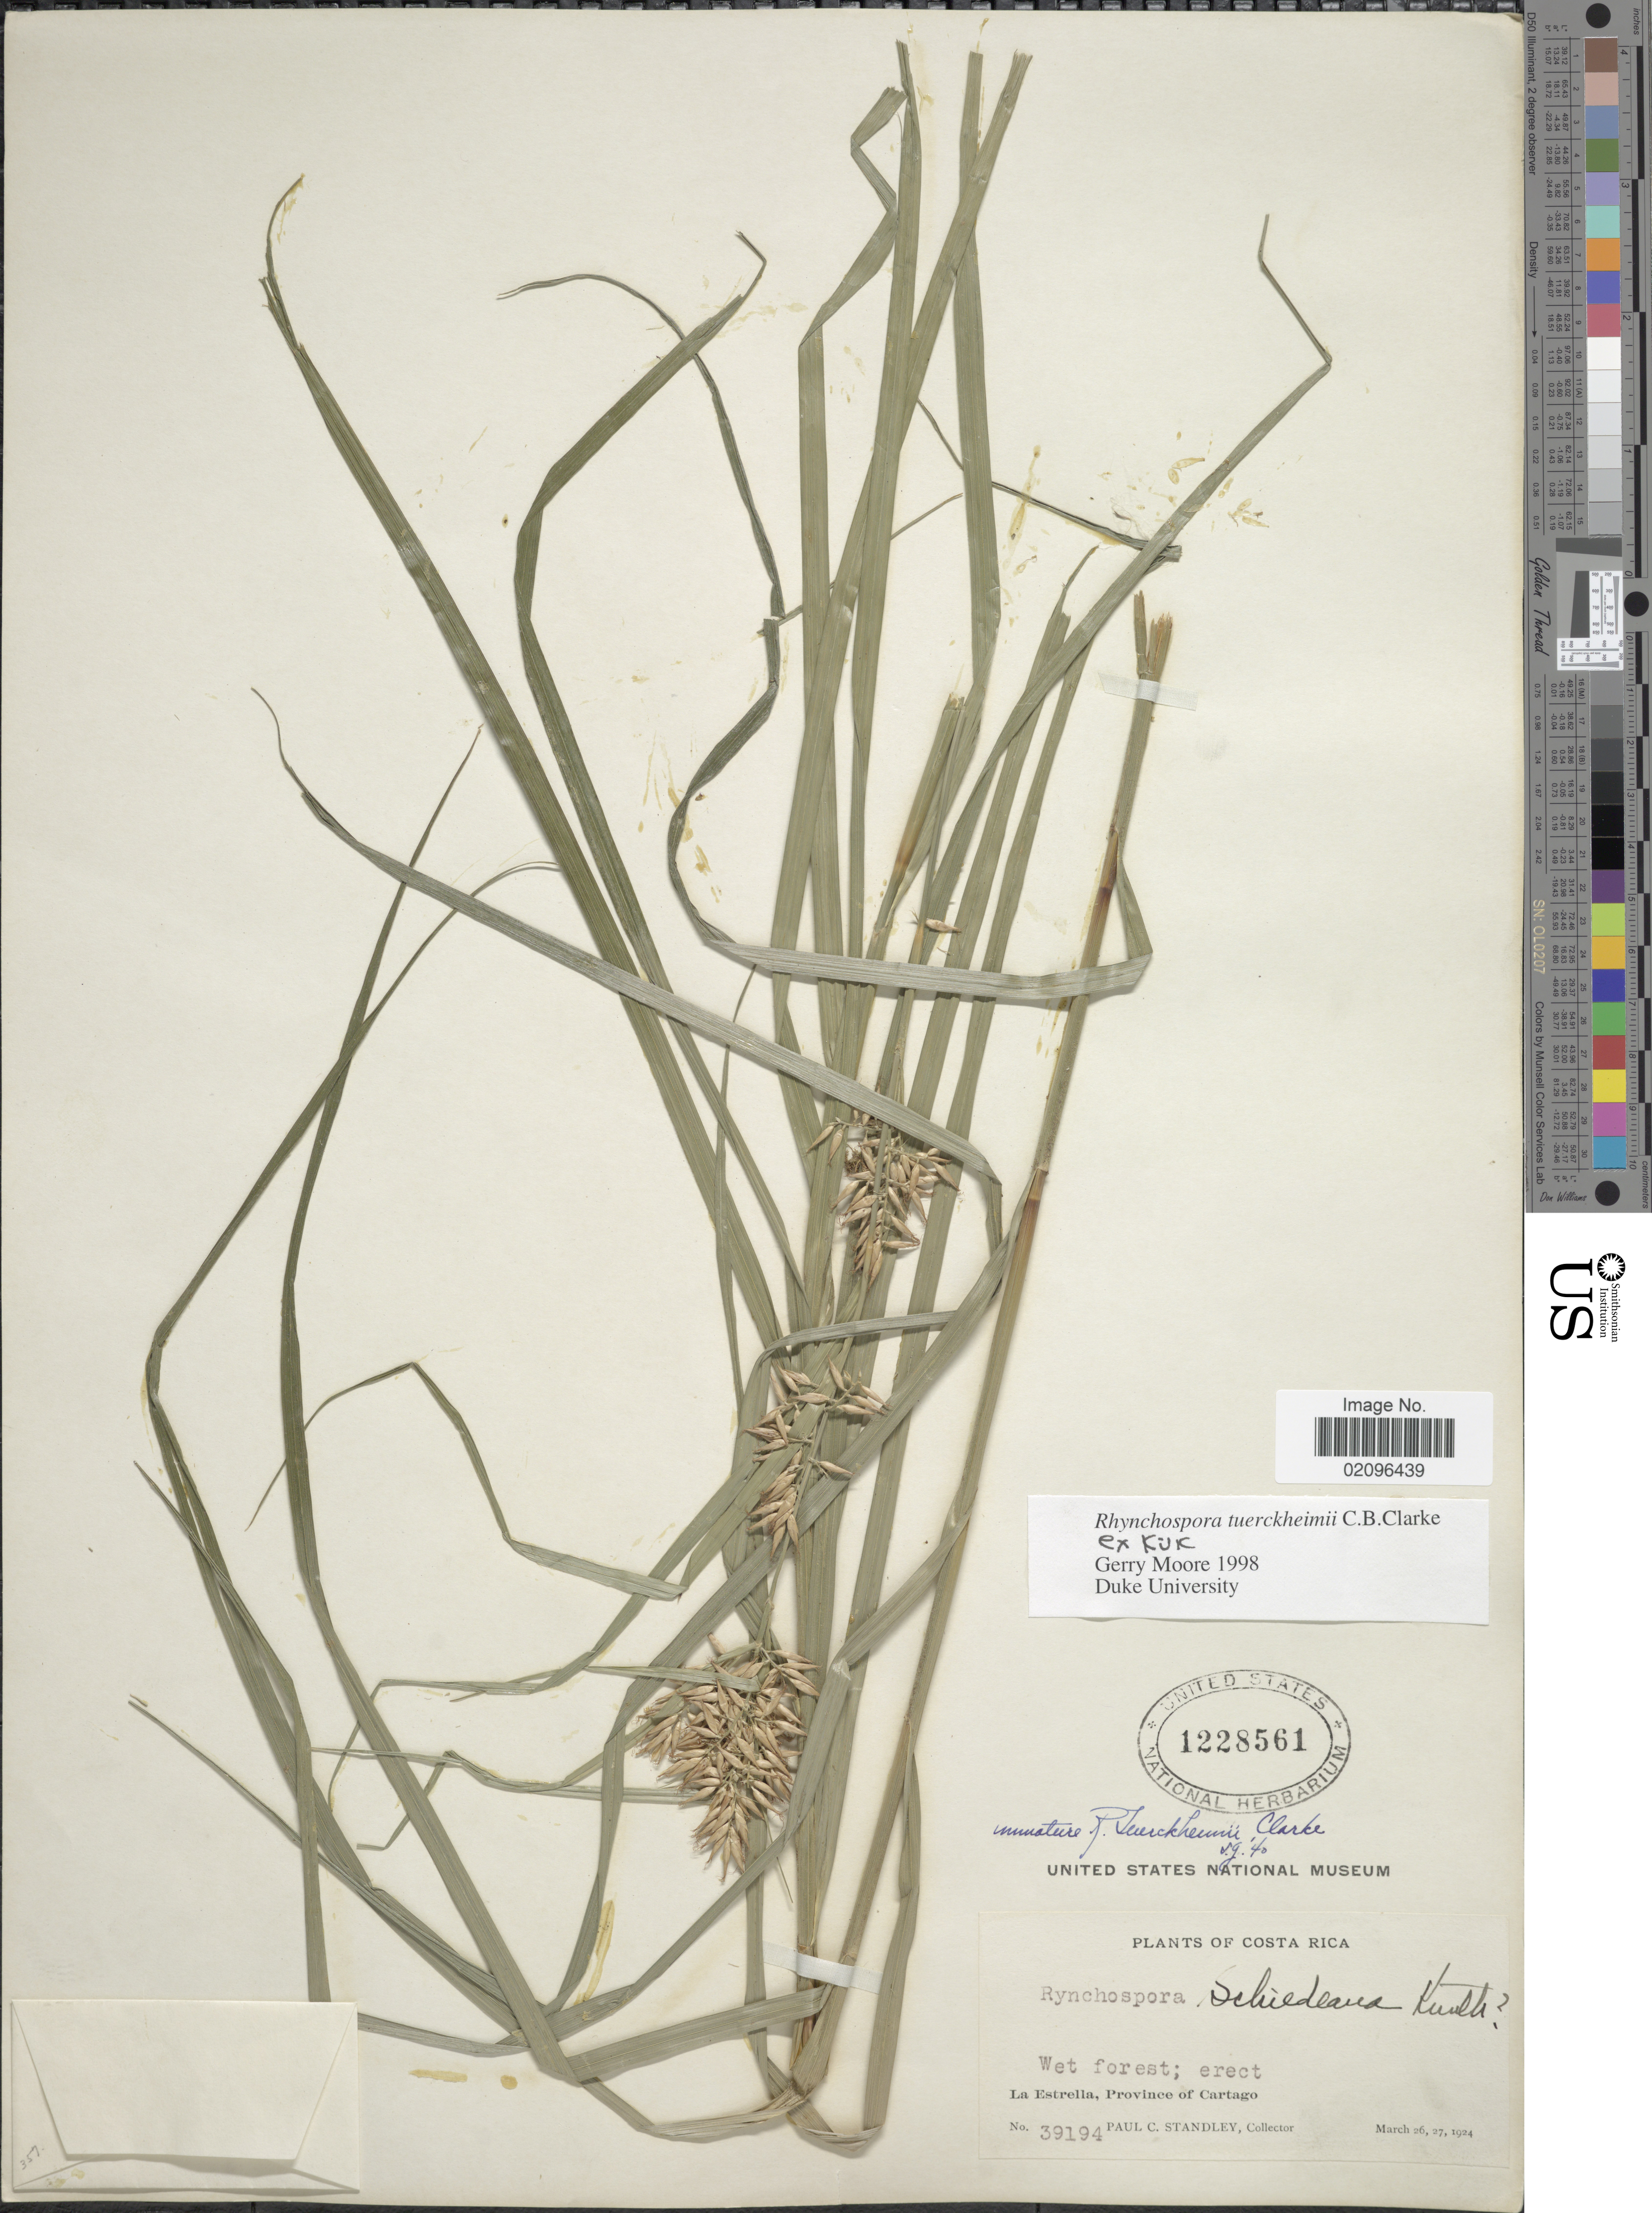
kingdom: Plantae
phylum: Tracheophyta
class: Liliopsida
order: Poales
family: Cyperaceae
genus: Rhynchospora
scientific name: Rhynchospora tuerckheimii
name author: C.B. Clarke ex Kük.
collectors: P. C. Standley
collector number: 39194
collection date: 1924-03-26/1924-03-27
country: Costa Rica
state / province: Cartago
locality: Costa Rica. Wet Forest, La Estrella. Province of Cartago.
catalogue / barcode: US 1228561